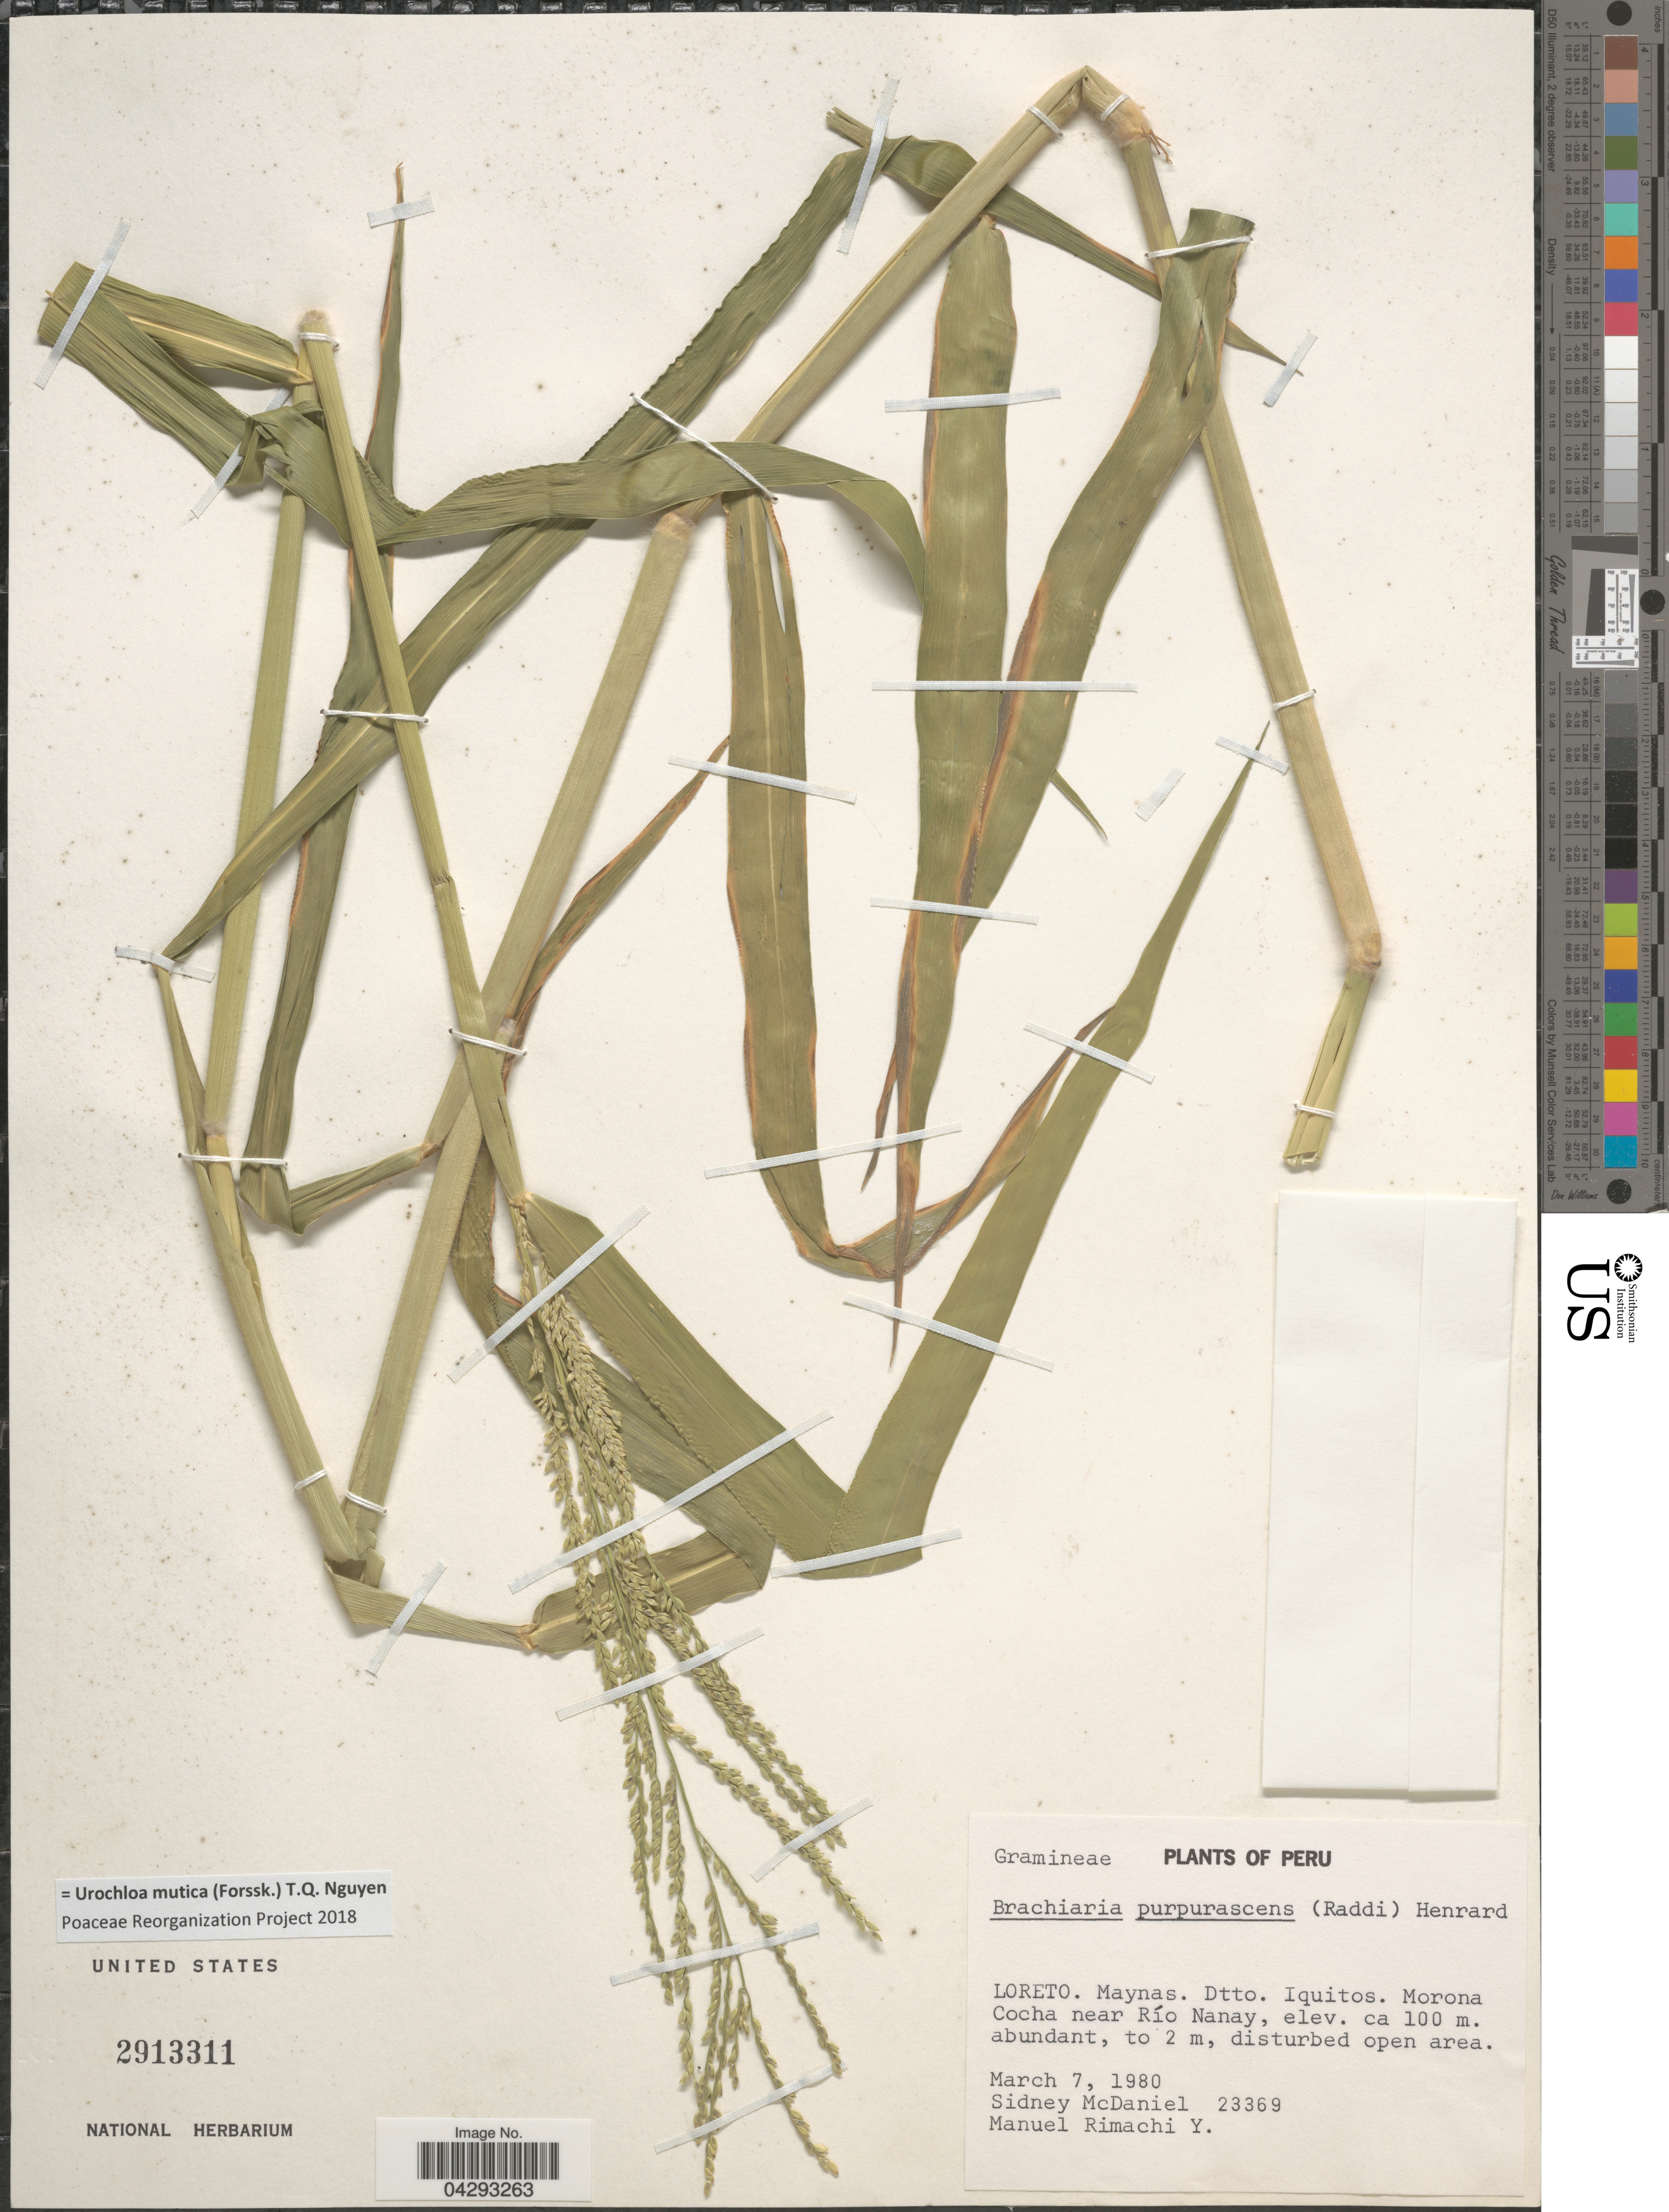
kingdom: Plantae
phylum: Tracheophyta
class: Liliopsida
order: Poales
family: Poaceae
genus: Urochloa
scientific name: Urochloa mutica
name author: (Forssk.) T.Q. Nguyen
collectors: S. McDaniel & M. Rimachi Y.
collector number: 23369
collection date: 1980-03-07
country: Peru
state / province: Loreto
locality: Maynas. Dtto. Iquitos. Morona Cocha near Río Nanay.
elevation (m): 100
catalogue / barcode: US 2913311